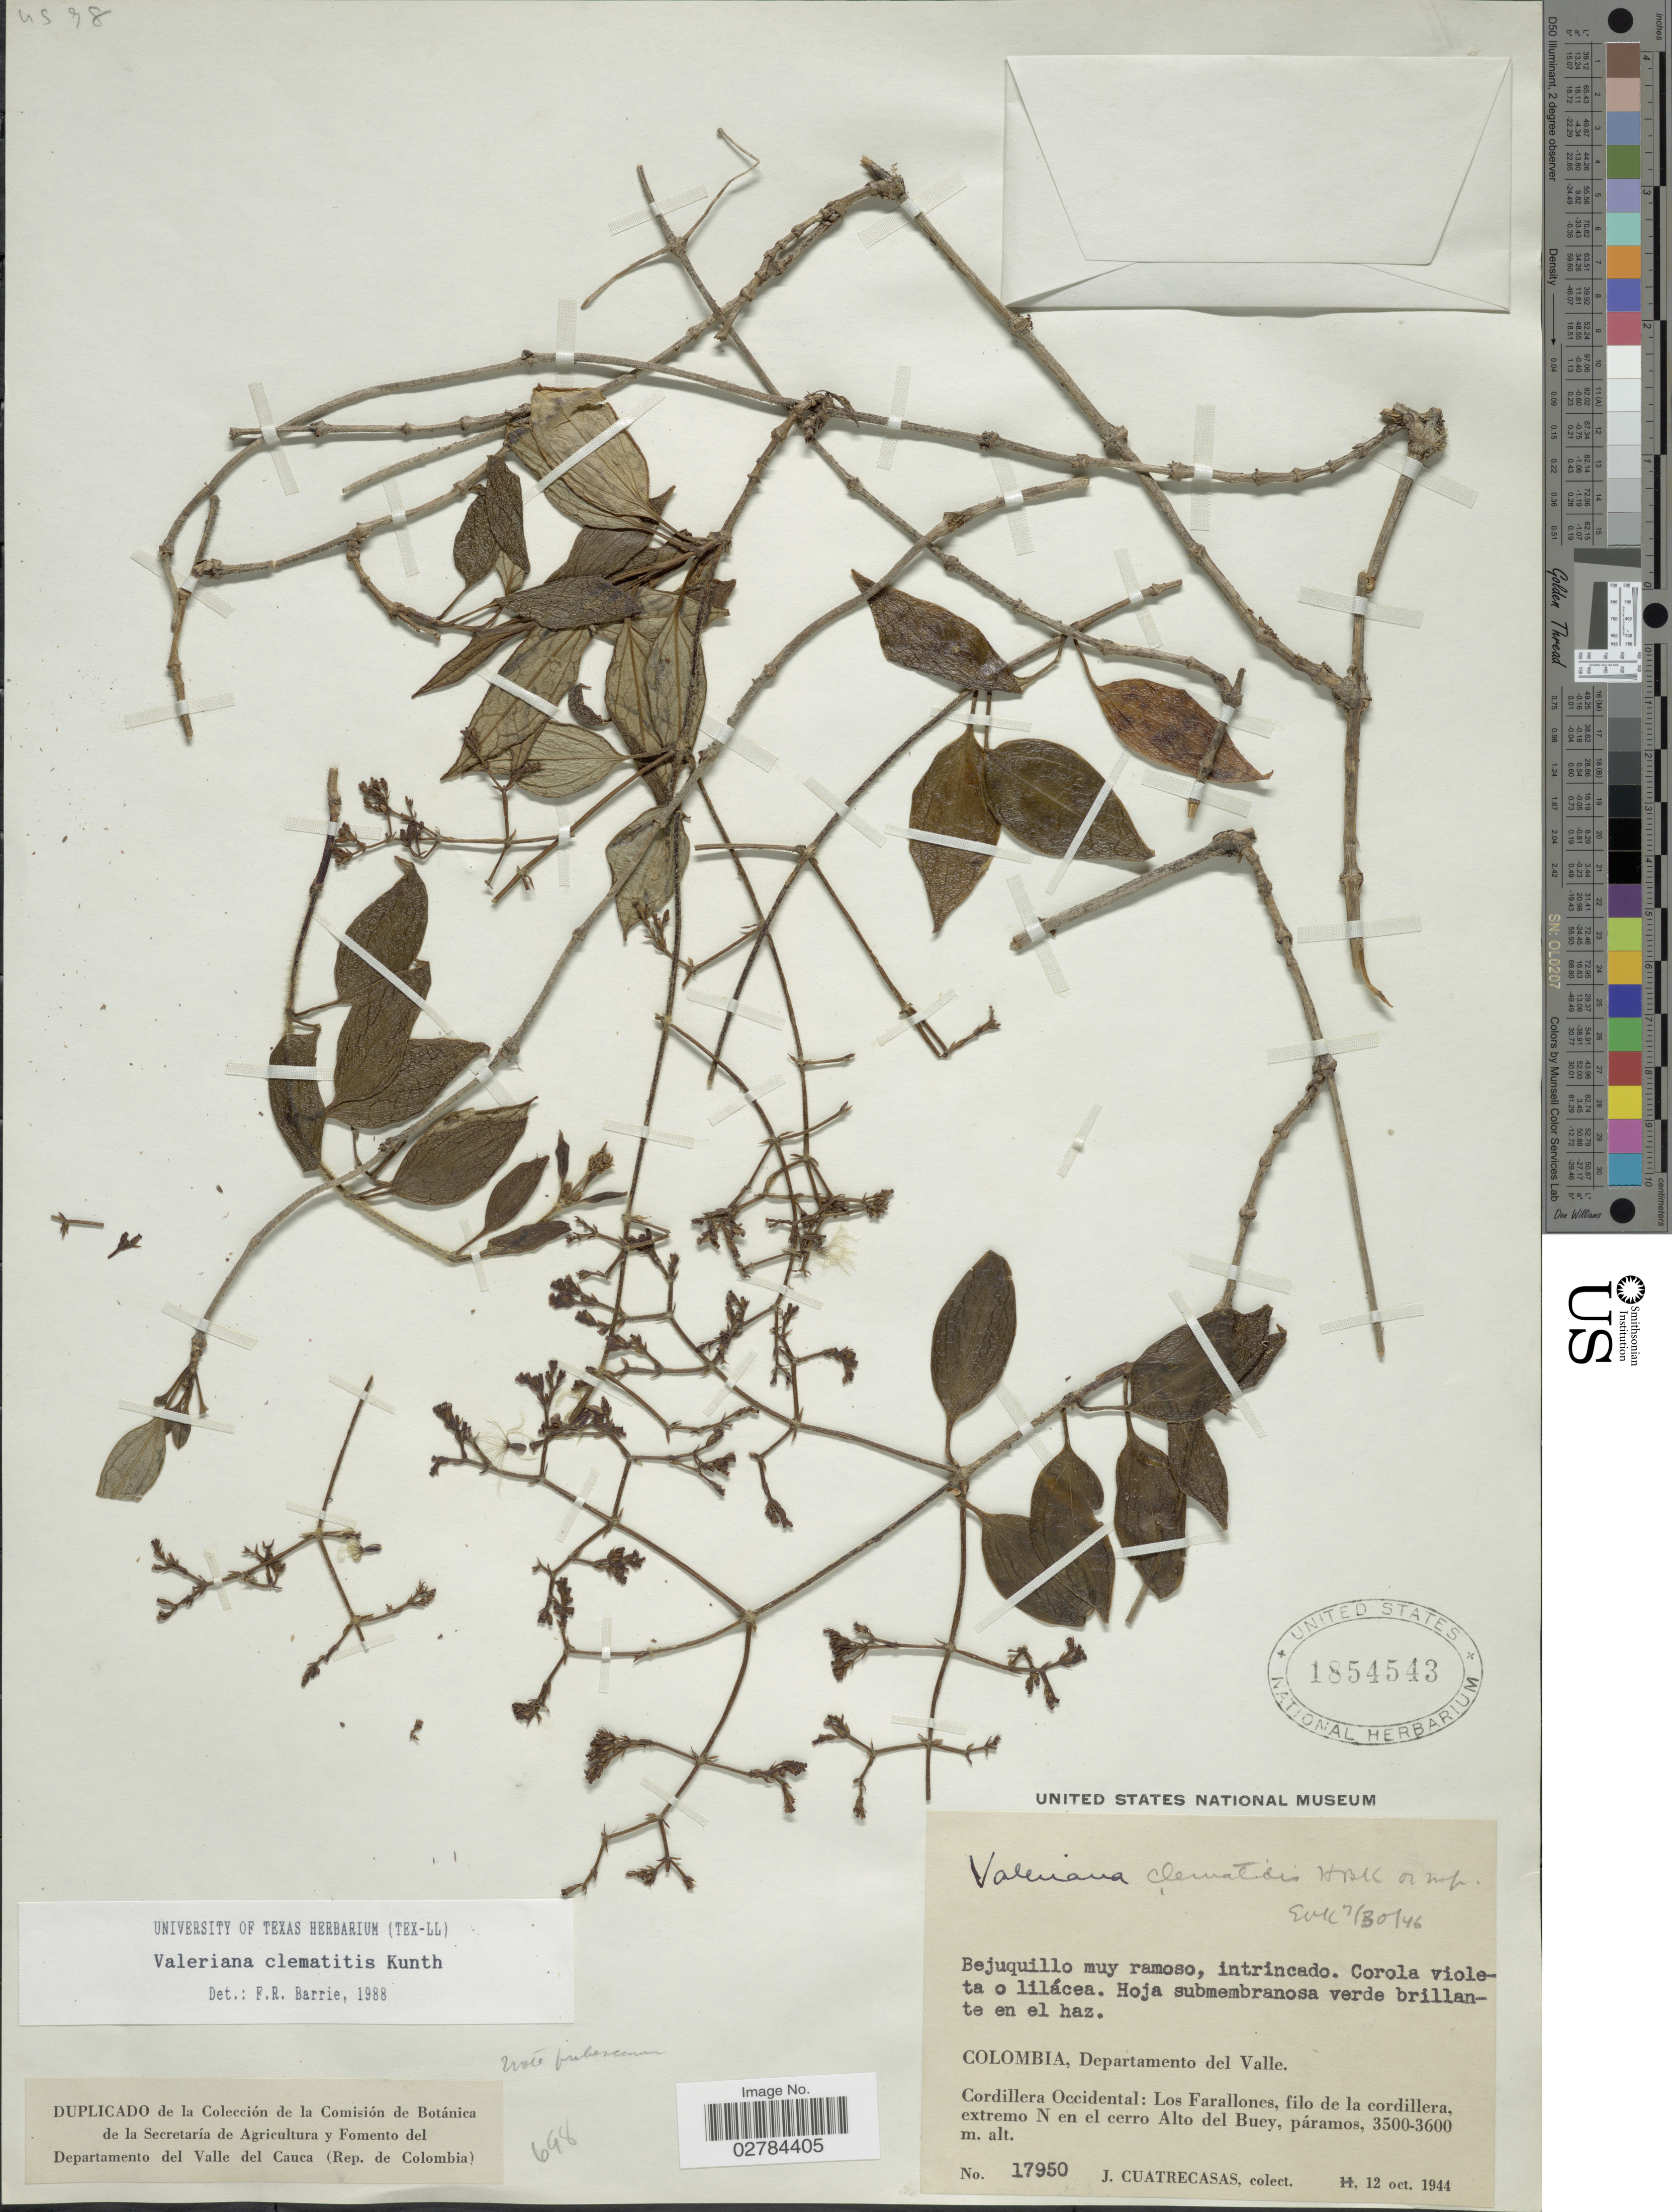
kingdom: Plantae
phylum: Tracheophyta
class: Magnoliopsida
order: Dipsacales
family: Caprifoliaceae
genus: Valeriana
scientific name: Valeriana clematitis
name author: Kunth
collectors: J. Cuatrecasas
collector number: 17950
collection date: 1944-10-12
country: Colombia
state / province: Valle del Cauca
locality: Departamento del Valle. Cordillera Occidental: Los Farallones, filo de la cordillera, extremo N en el cerro Alto del Buey, páramos.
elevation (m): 3500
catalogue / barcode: US 1854543